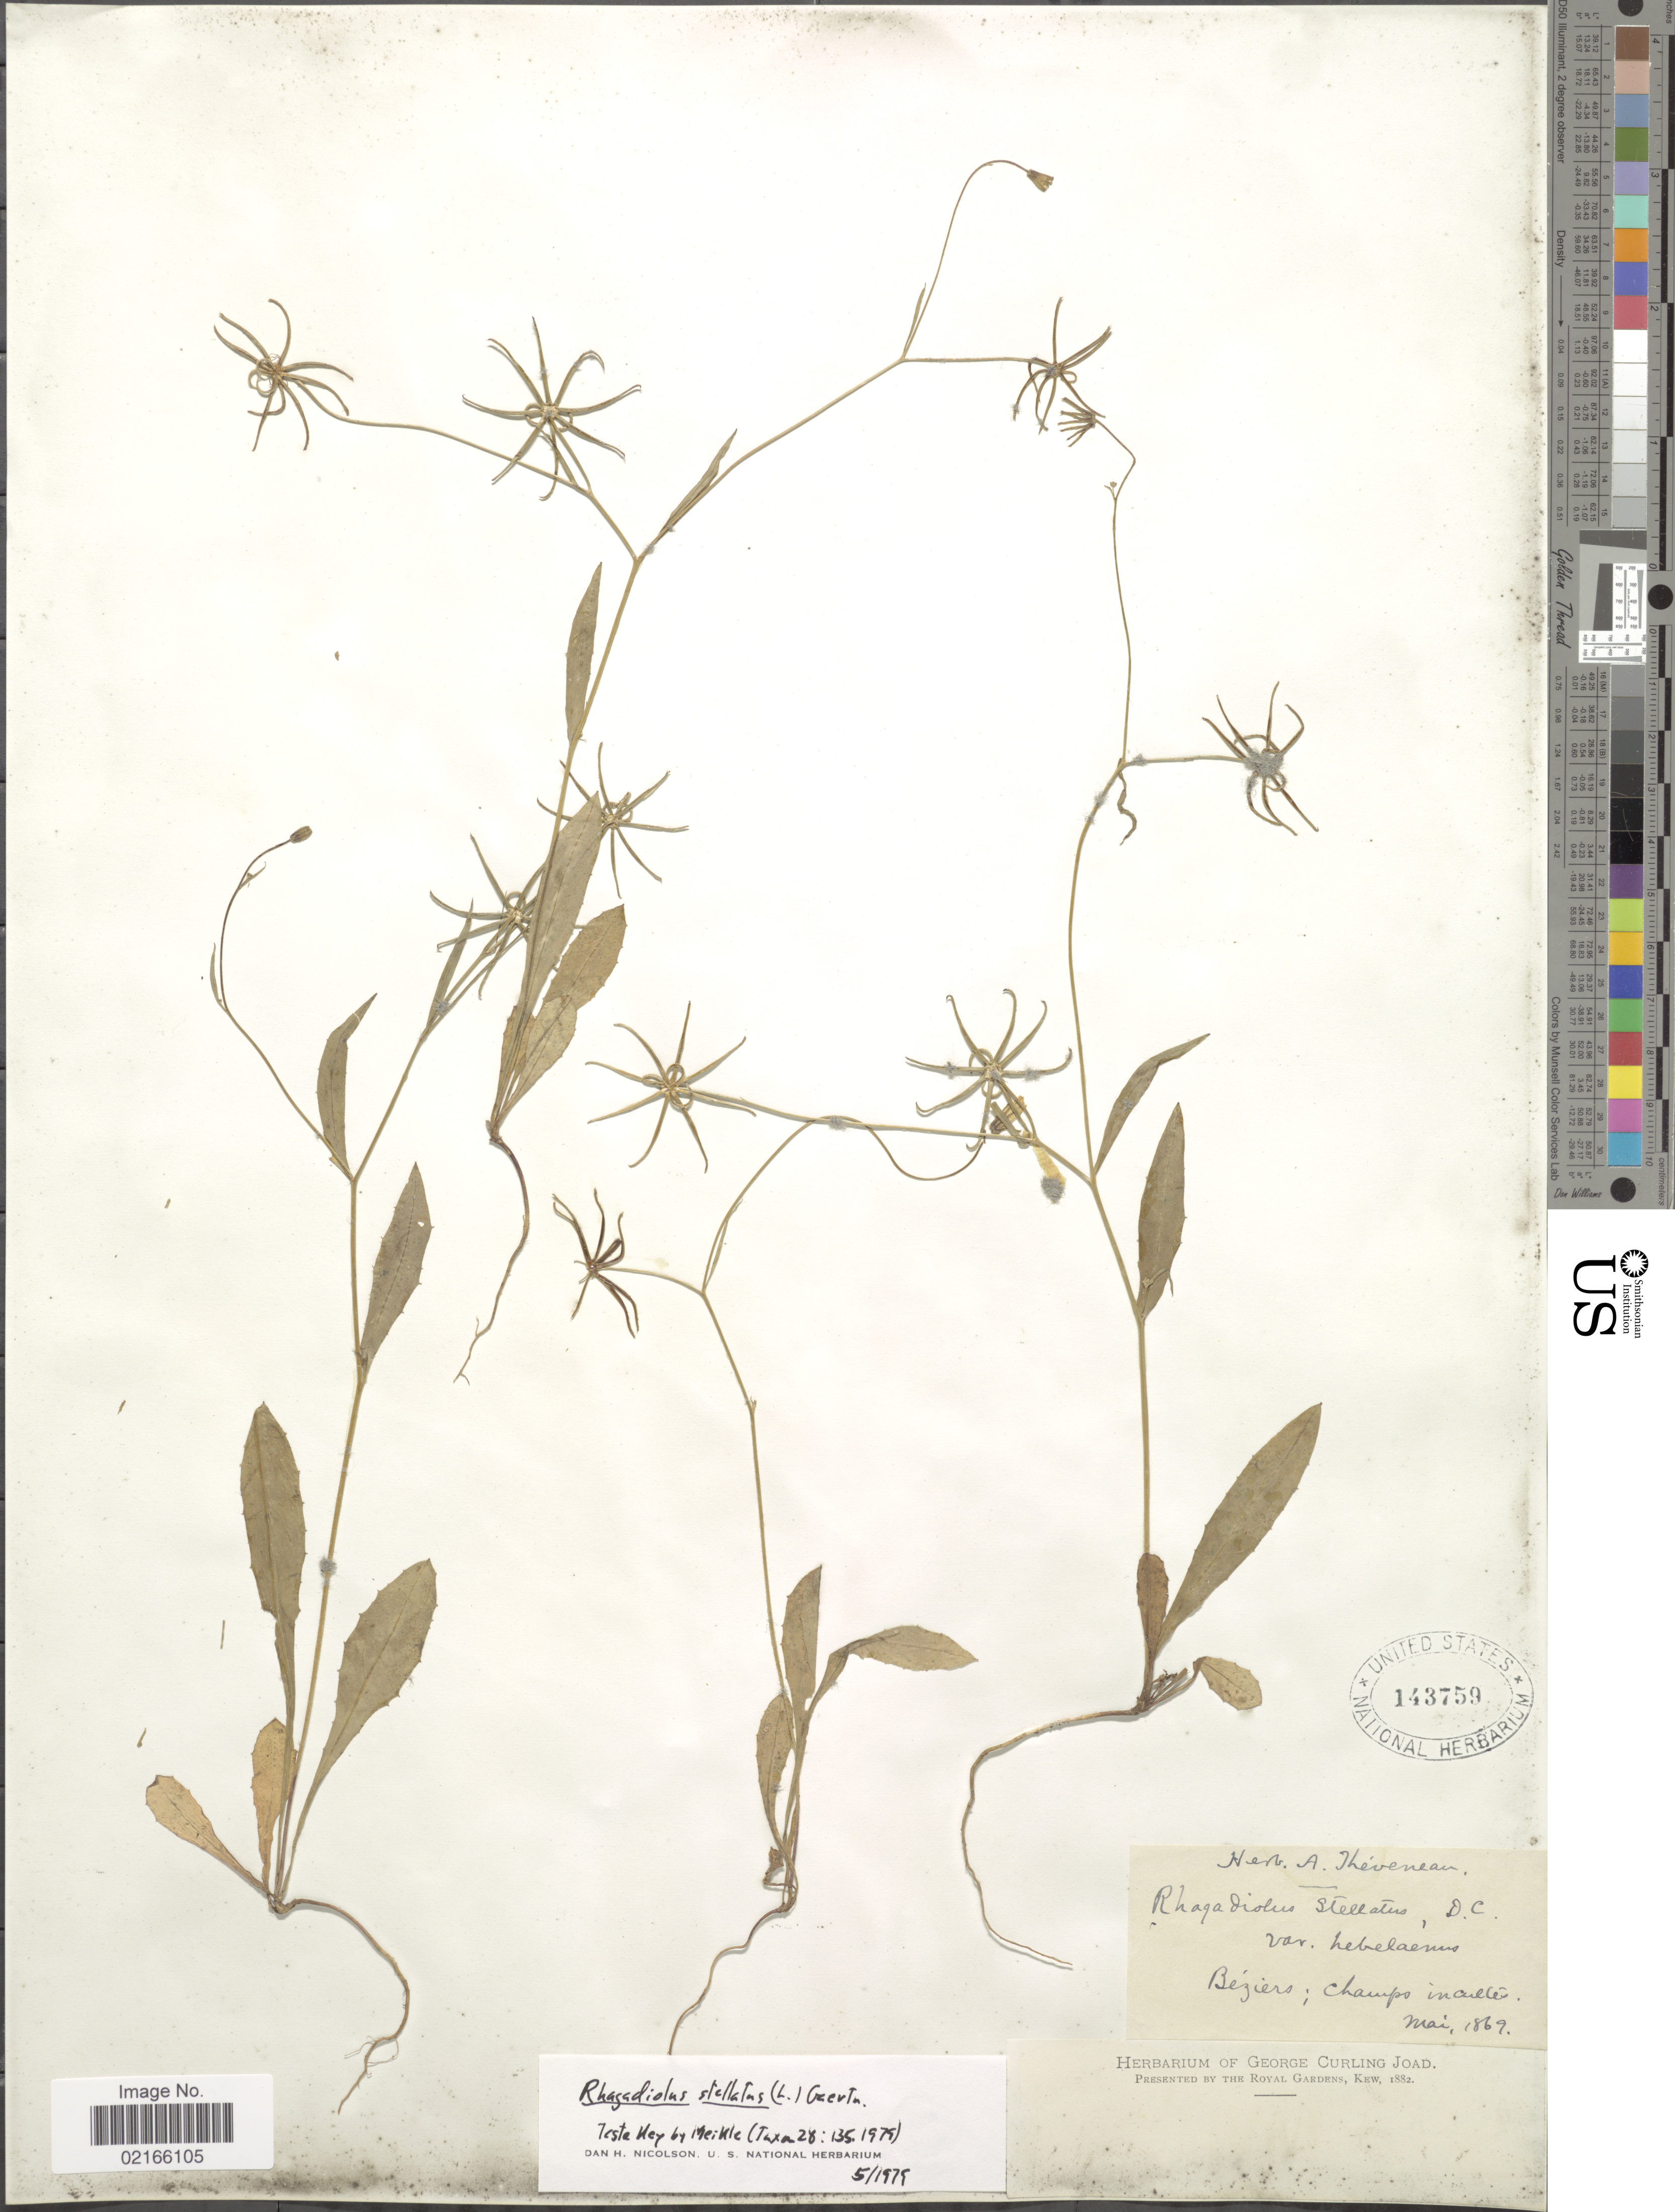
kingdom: Plantae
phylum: Tracheophyta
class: Magnoliopsida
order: Asterales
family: Asteraceae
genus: Rhagadiolus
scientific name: Rhagadiolus stellatus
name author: (L.) Gaertn.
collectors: ex herb. A. Theveneau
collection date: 1869-05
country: France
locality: Béziers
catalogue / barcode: US 143759